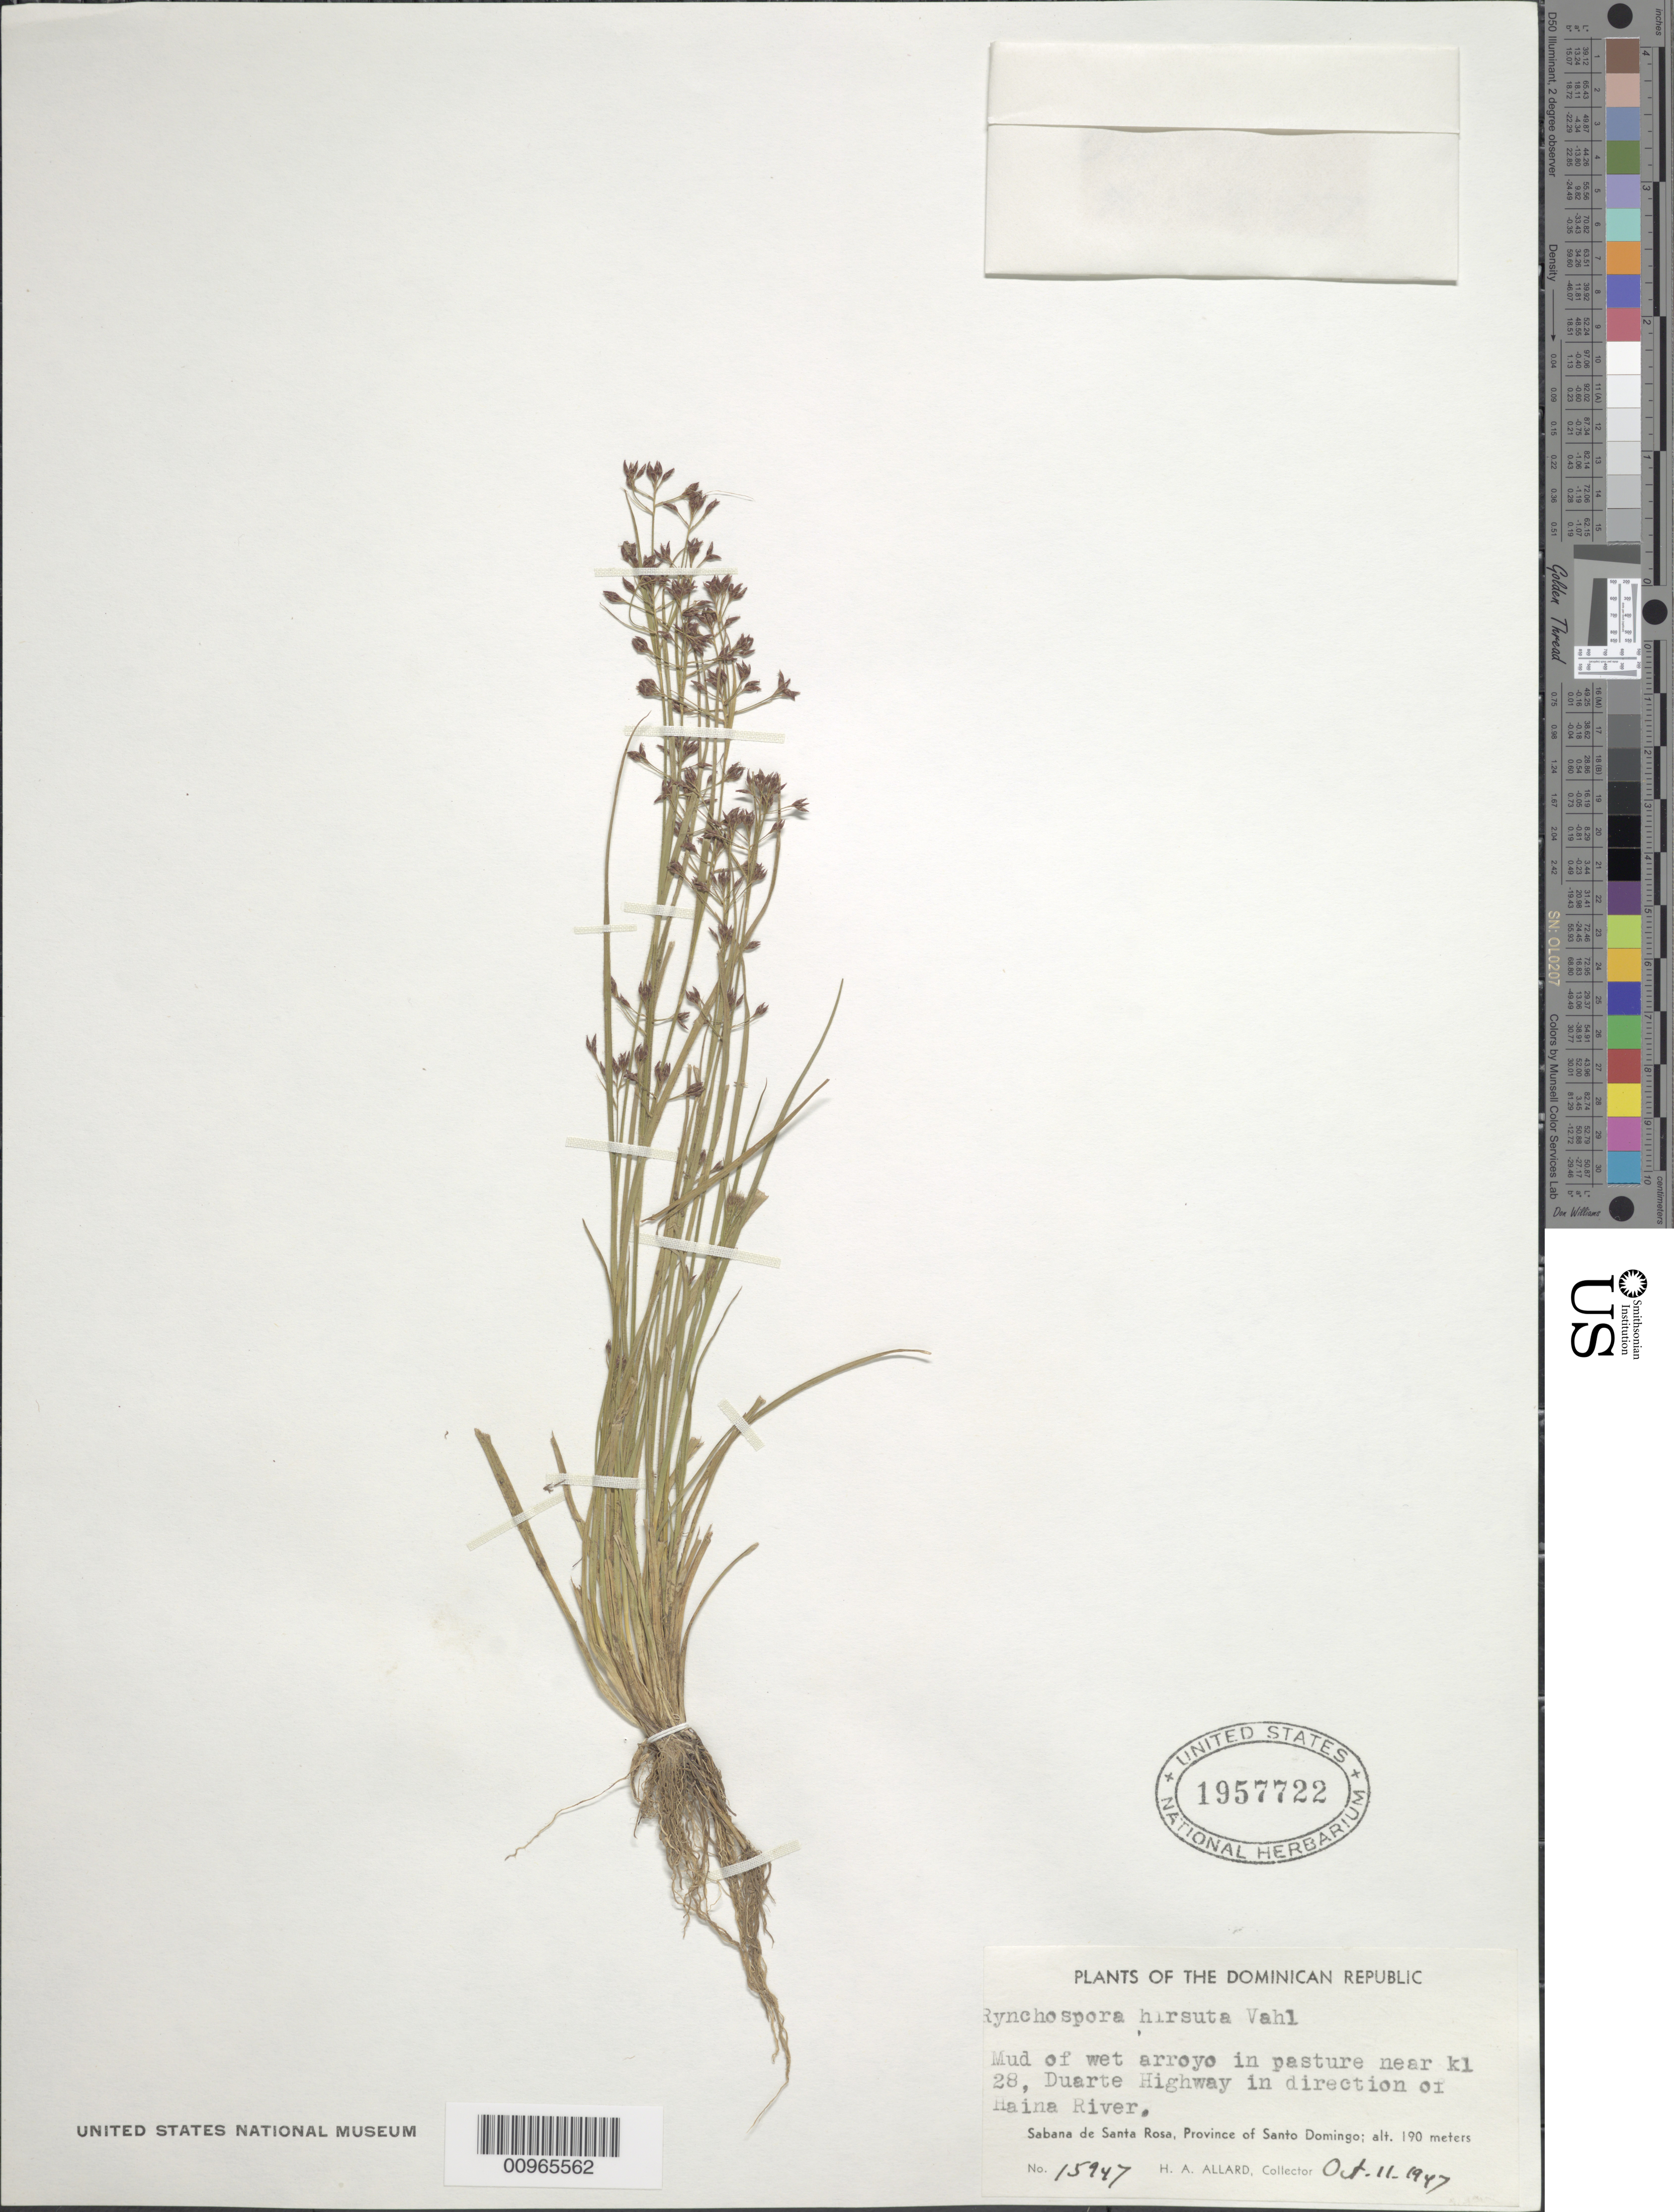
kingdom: Plantae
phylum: Tracheophyta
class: Liliopsida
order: Poales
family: Cyperaceae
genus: Rhynchospora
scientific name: Rhynchospora hirsuta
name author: (Vahl) Vahl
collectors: H. A. Allard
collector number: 15947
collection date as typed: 11 Oct 1947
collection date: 1947-10-11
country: Dominican Republic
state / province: Santo Domingo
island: Hispaniola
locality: Sabana de Santa Rosa, arroyo in pasture near Kl 28, Duarte Highway in direction of Haina River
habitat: Mud of wet arroyo in pasture near highway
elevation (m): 190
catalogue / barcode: US 1957722